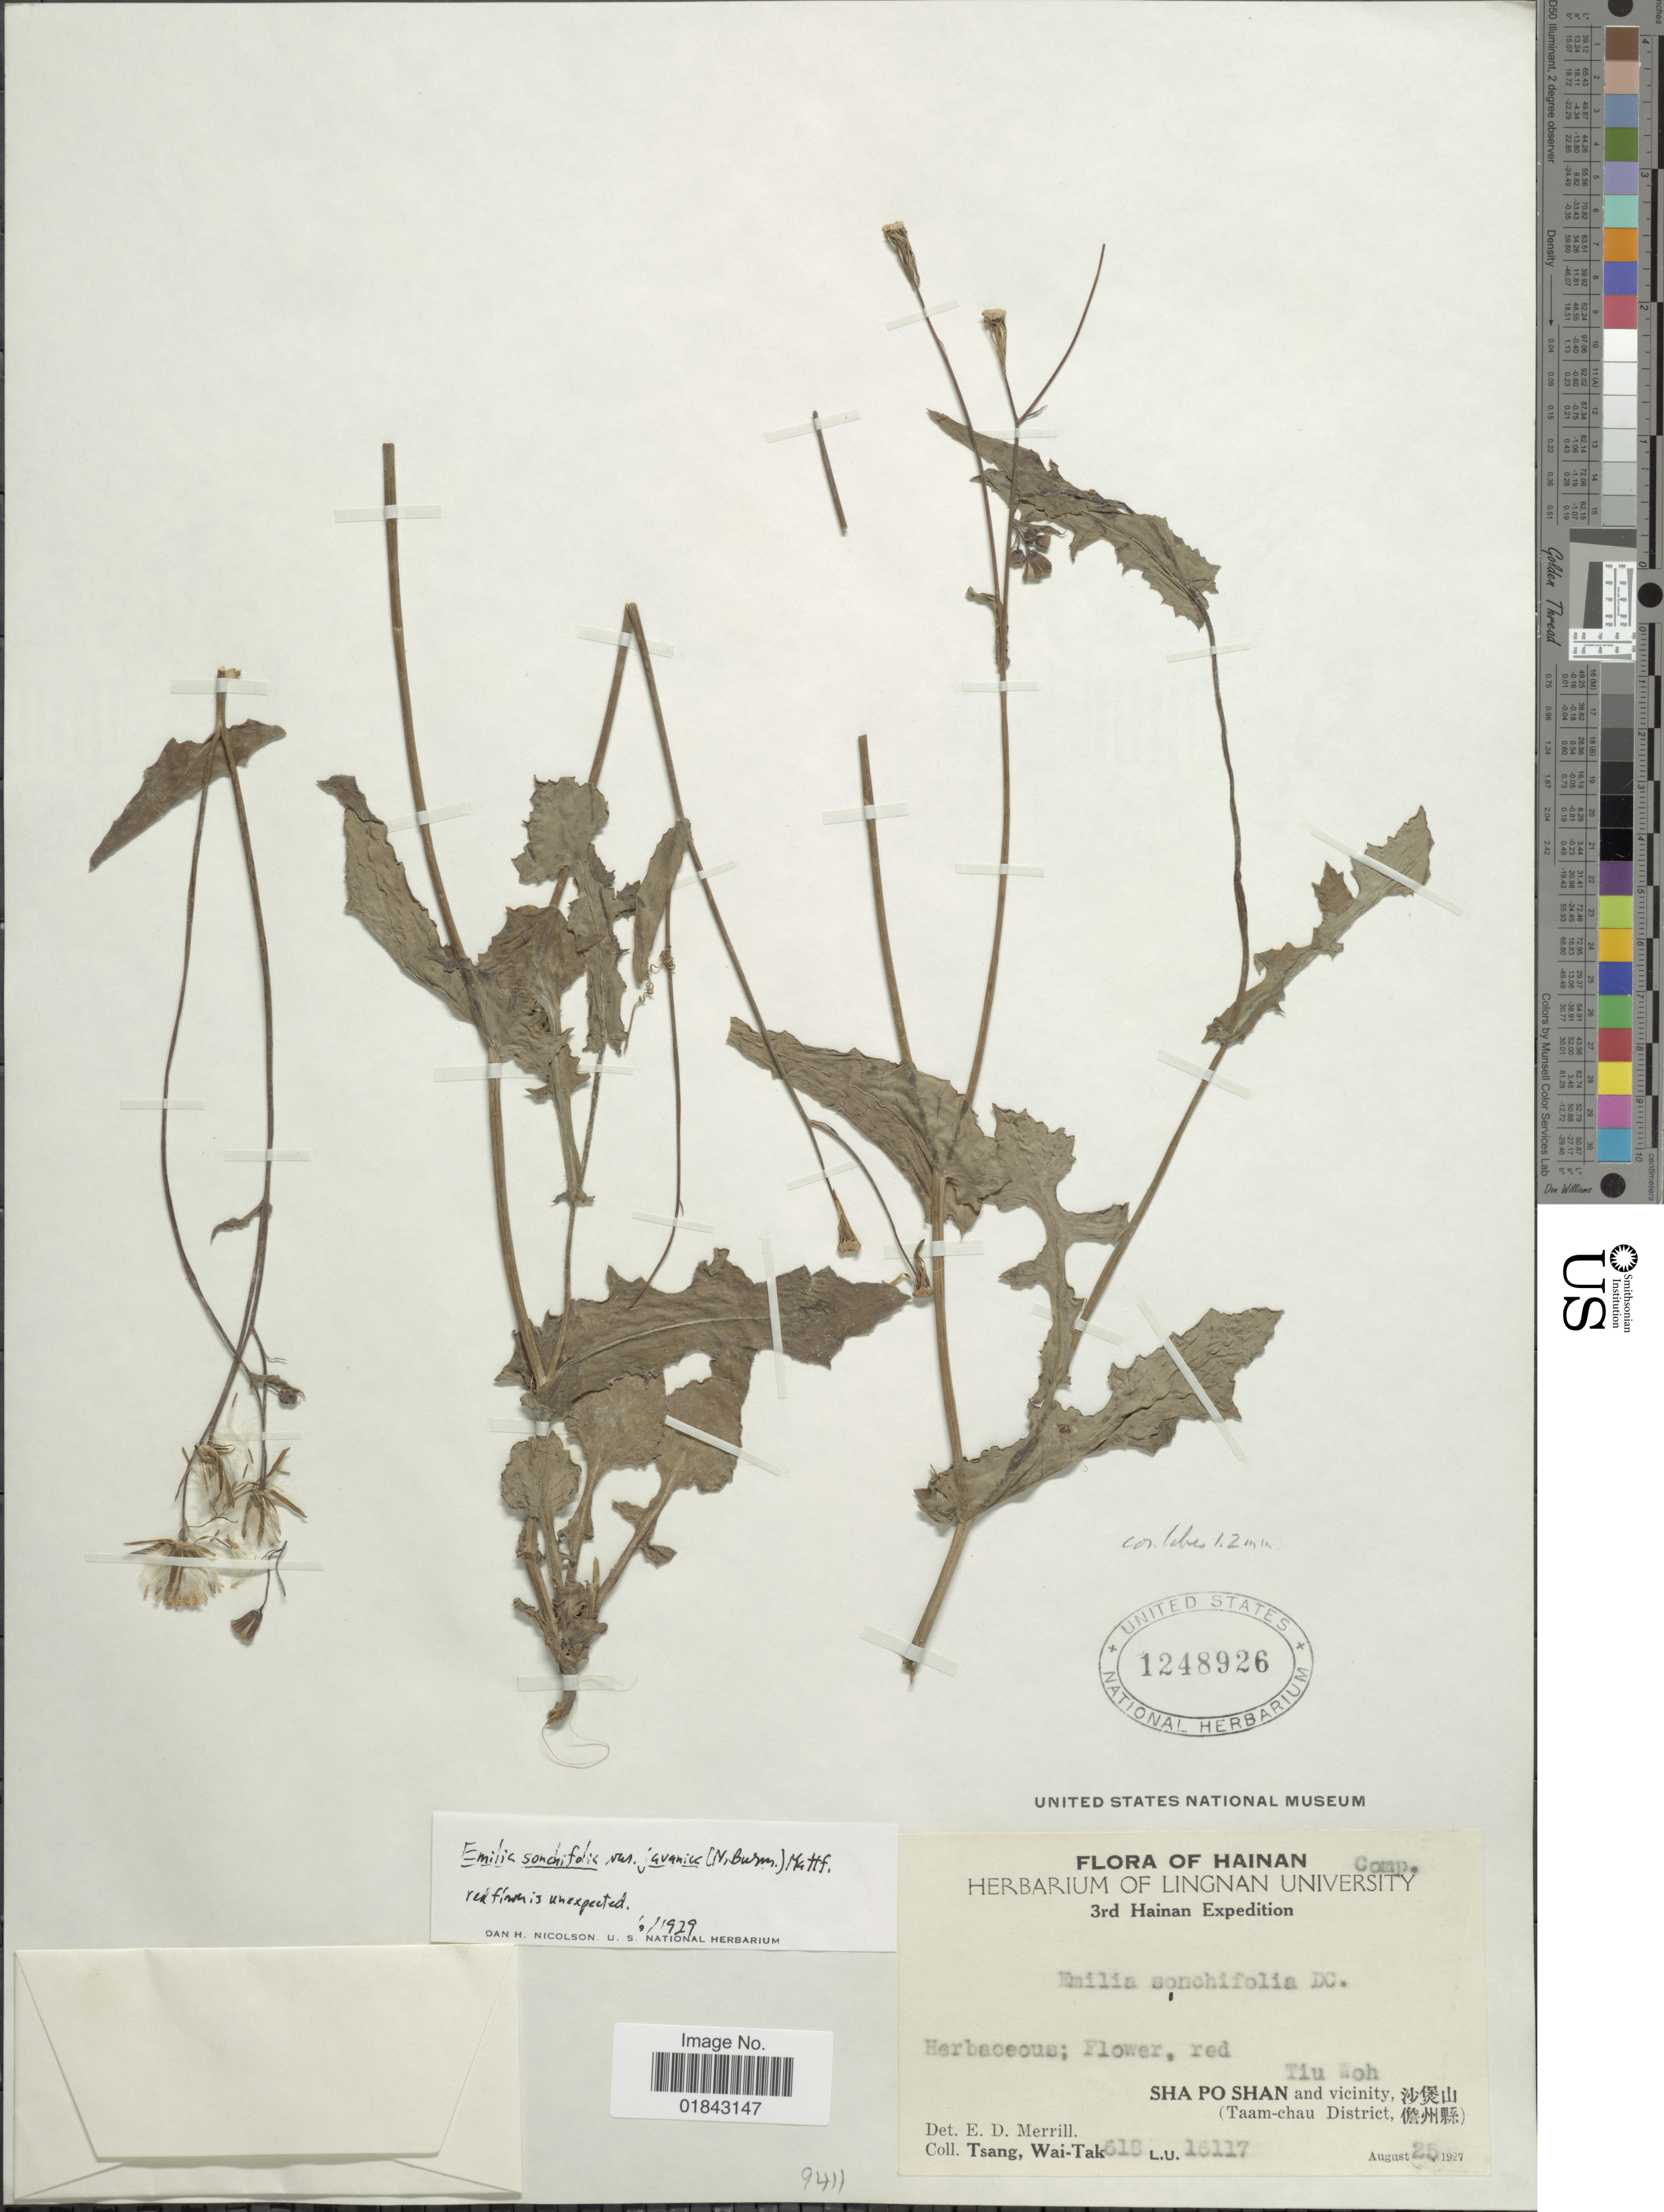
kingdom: Plantae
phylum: Tracheophyta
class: Magnoliopsida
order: Asterales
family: Asteraceae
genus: Emilia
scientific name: Emilia sonchifolia var. javanica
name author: (Burm. f.) Mattf.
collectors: W. T. Tsang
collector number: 618/16117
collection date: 1927-08-25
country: China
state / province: Hainan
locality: Tiu Woh, Sha Po Shan and vicinity (Taam-chau District)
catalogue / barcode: US 1248926